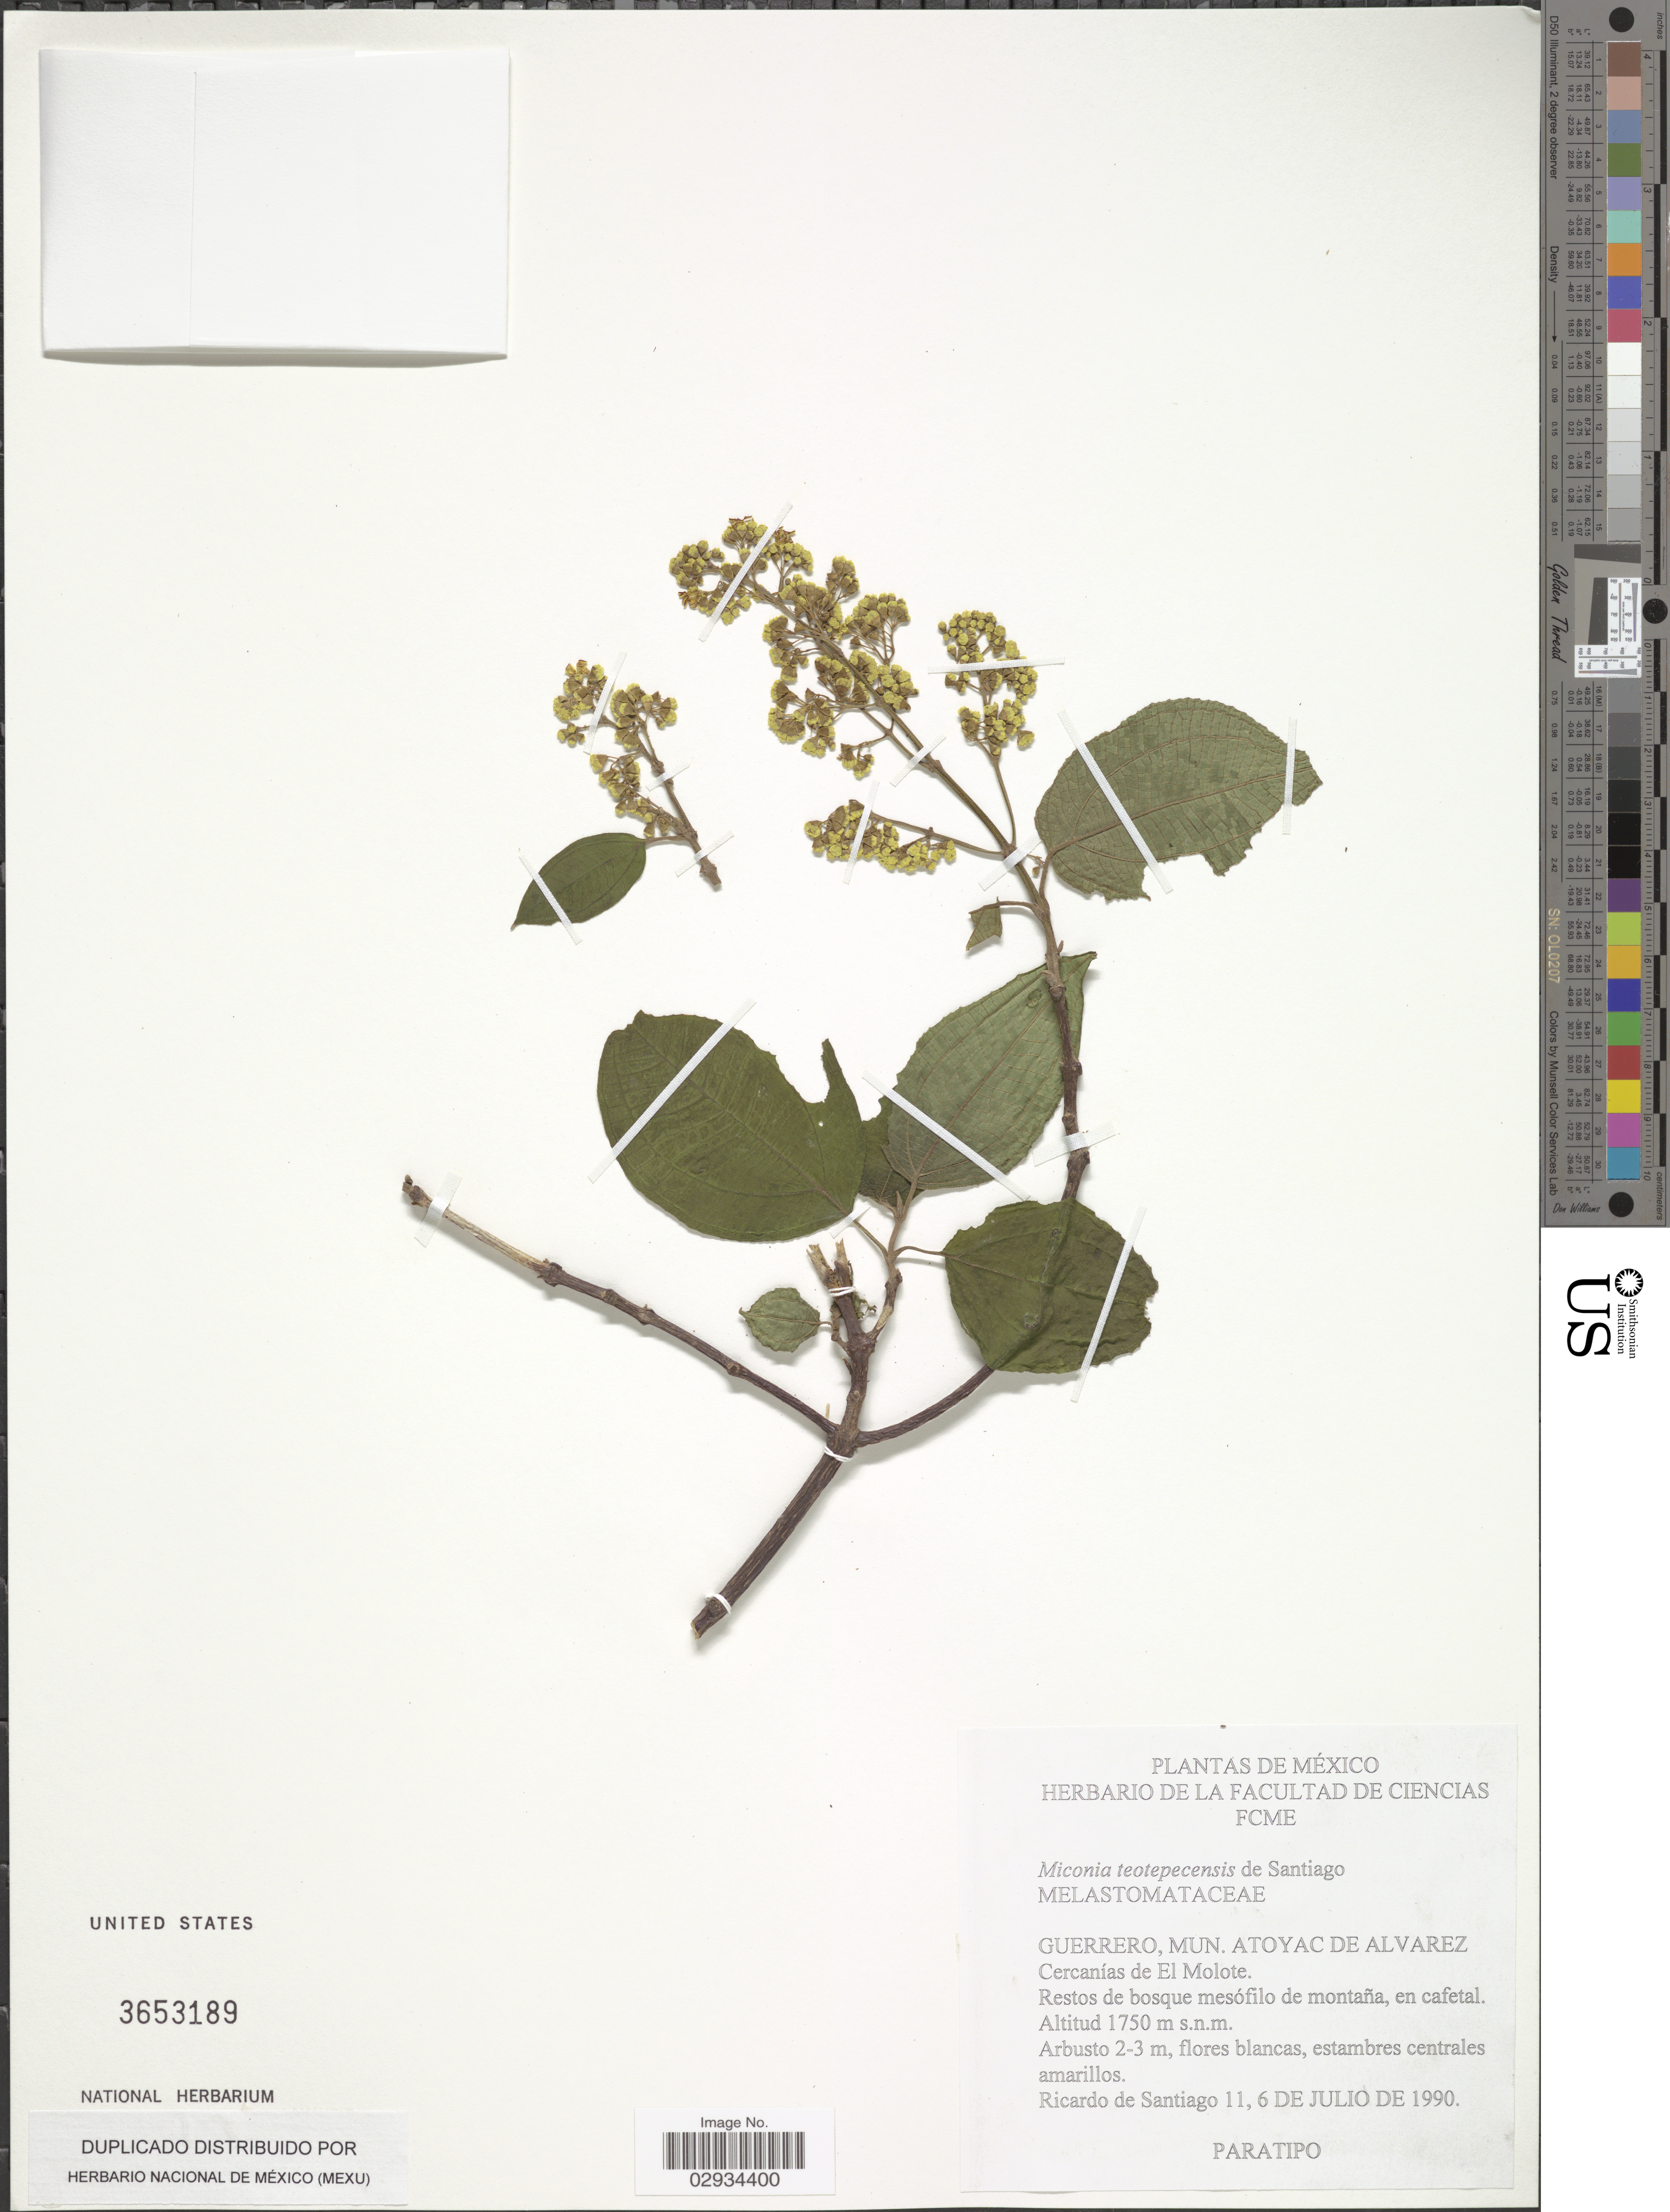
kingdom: Plantae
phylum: Tracheophyta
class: Magnoliopsida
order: Myrtales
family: Melastomataceae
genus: Miconia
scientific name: Miconia teotepecensis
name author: de Santiago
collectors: J. R. de Santiago Gómez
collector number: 11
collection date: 1990-07-06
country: Mexico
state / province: Guerrero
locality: Mun. Atoyac de Alvarez. Cercanías de El Molote.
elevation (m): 1750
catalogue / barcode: US 3653189